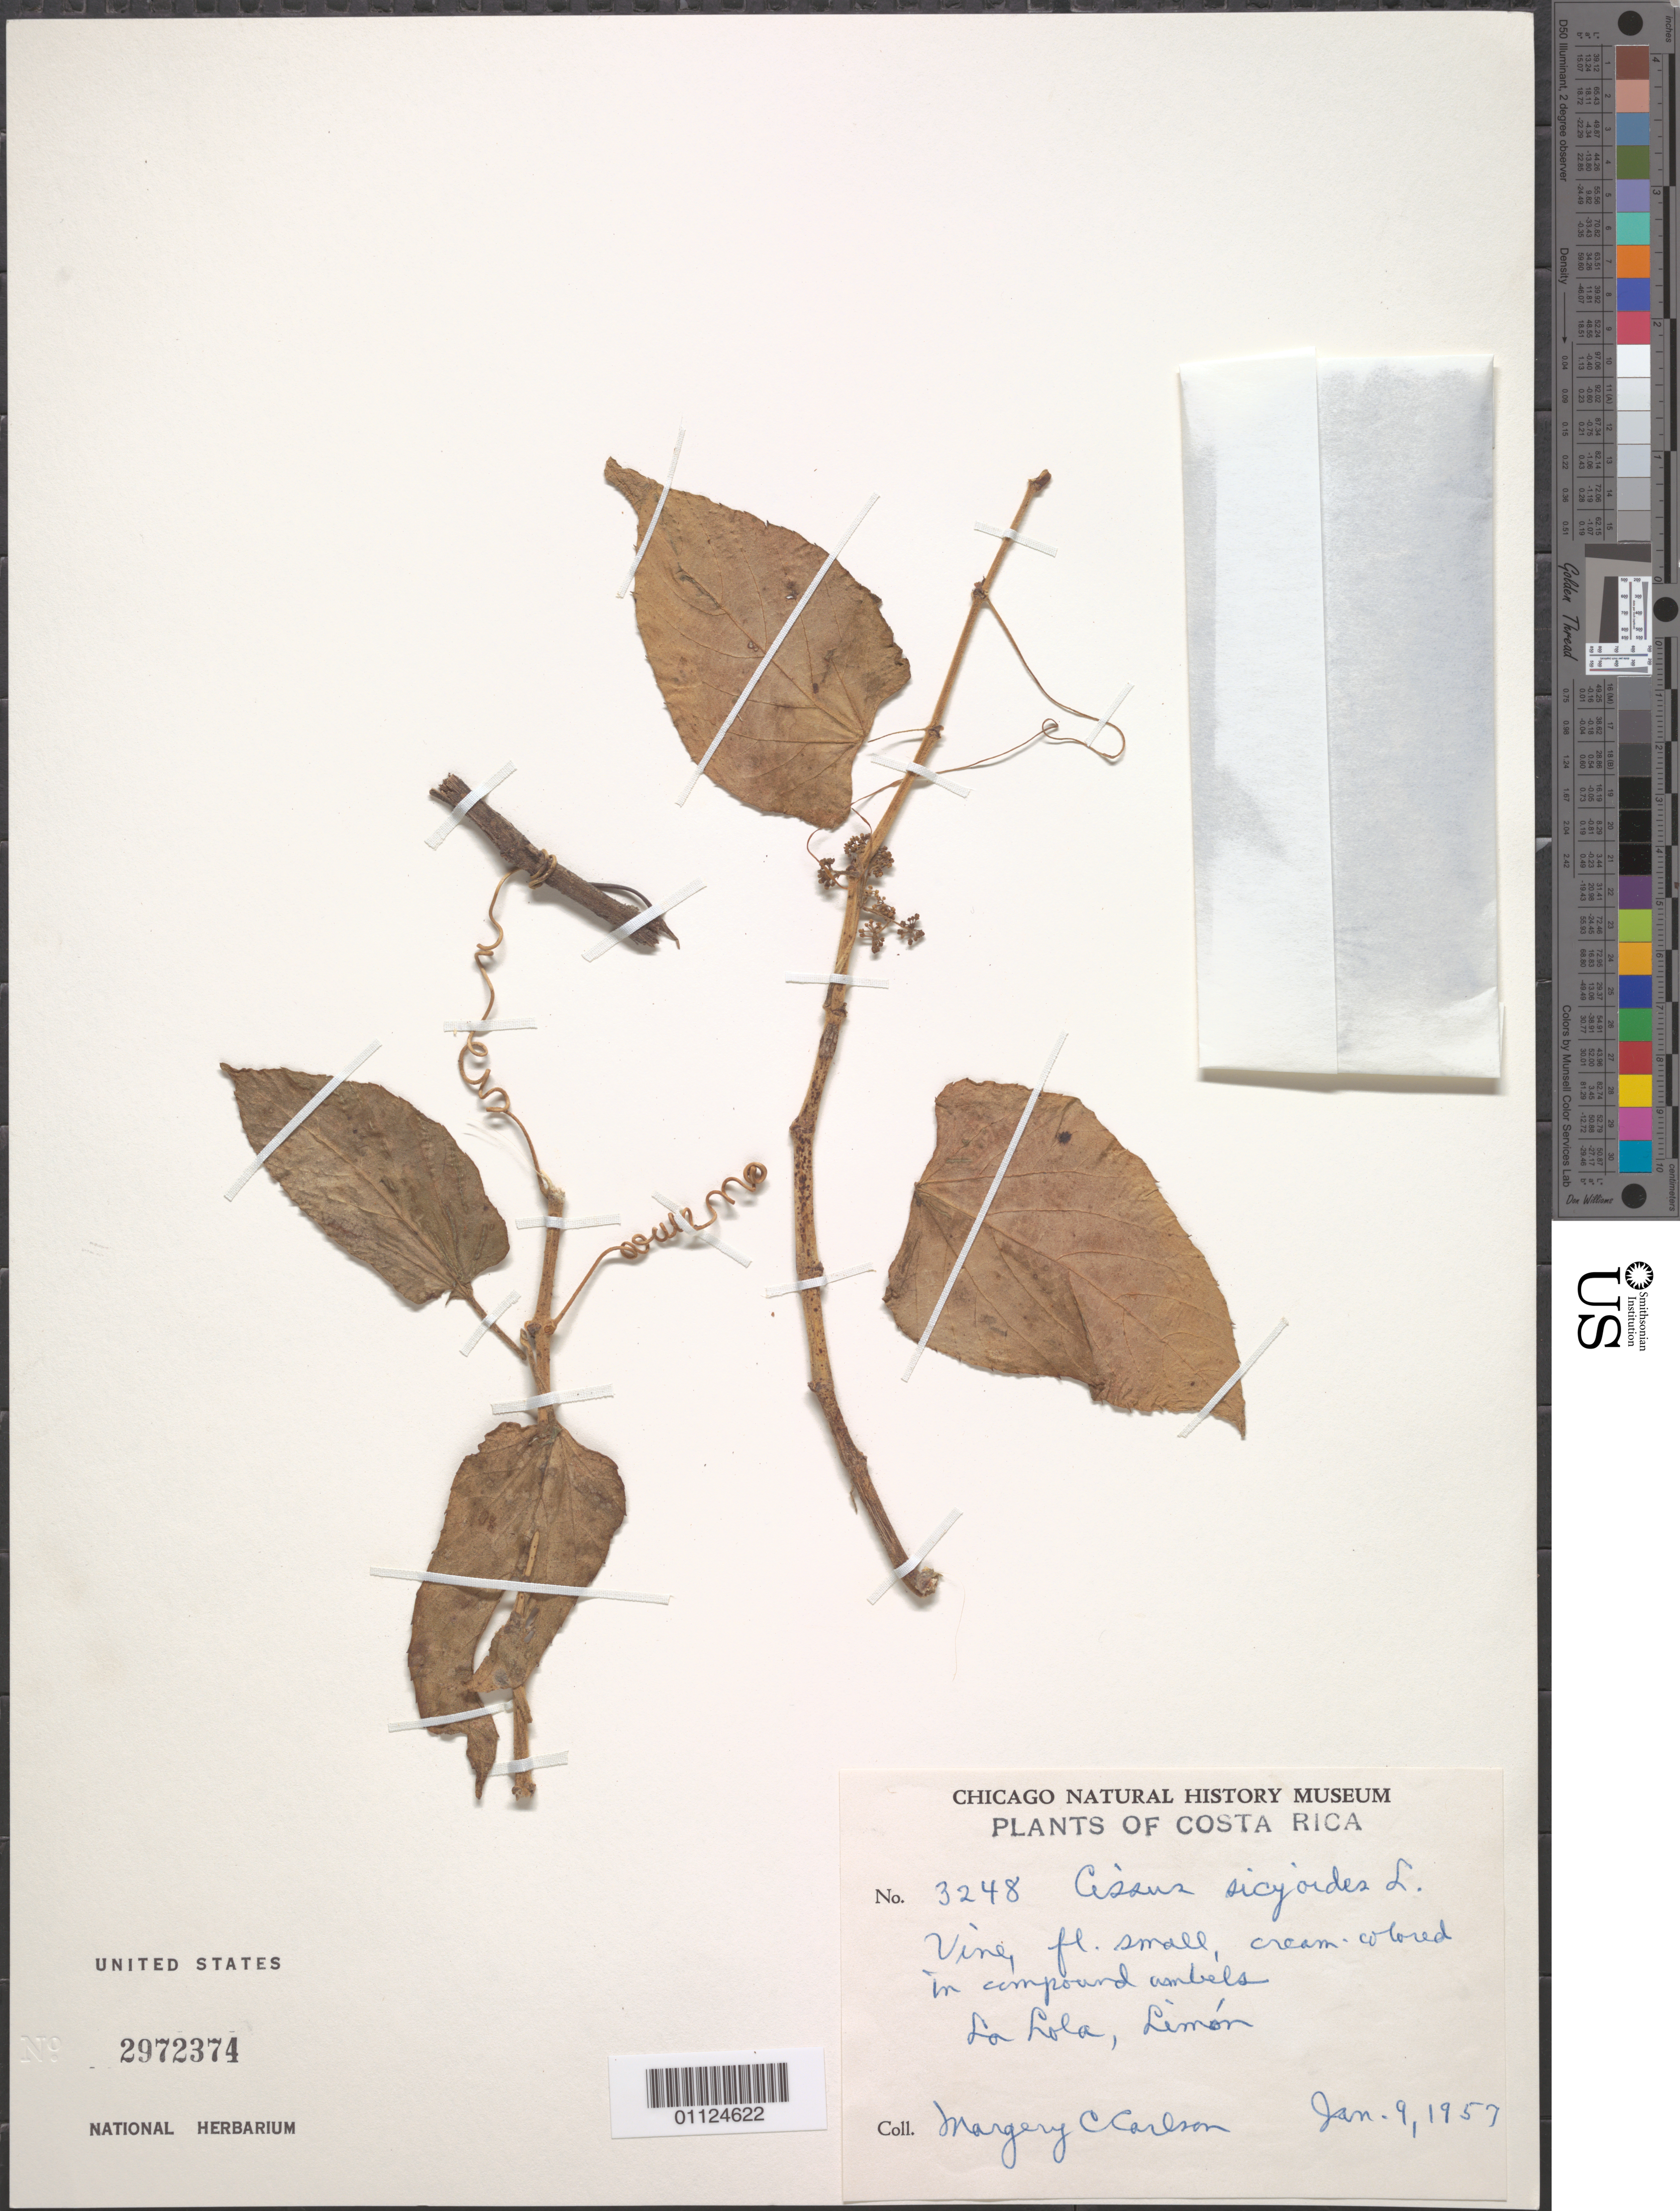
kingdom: Plantae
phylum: Tracheophyta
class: Magnoliopsida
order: Vitales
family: Vitaceae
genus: Cissus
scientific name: Cissus verticillata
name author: (L.) Nicolson & C.E. Jarvis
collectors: M. C. Carlson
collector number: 3248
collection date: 1957-01-09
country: Costa Rica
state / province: Limón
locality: La Lola.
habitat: Vine.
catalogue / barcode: US 2972374